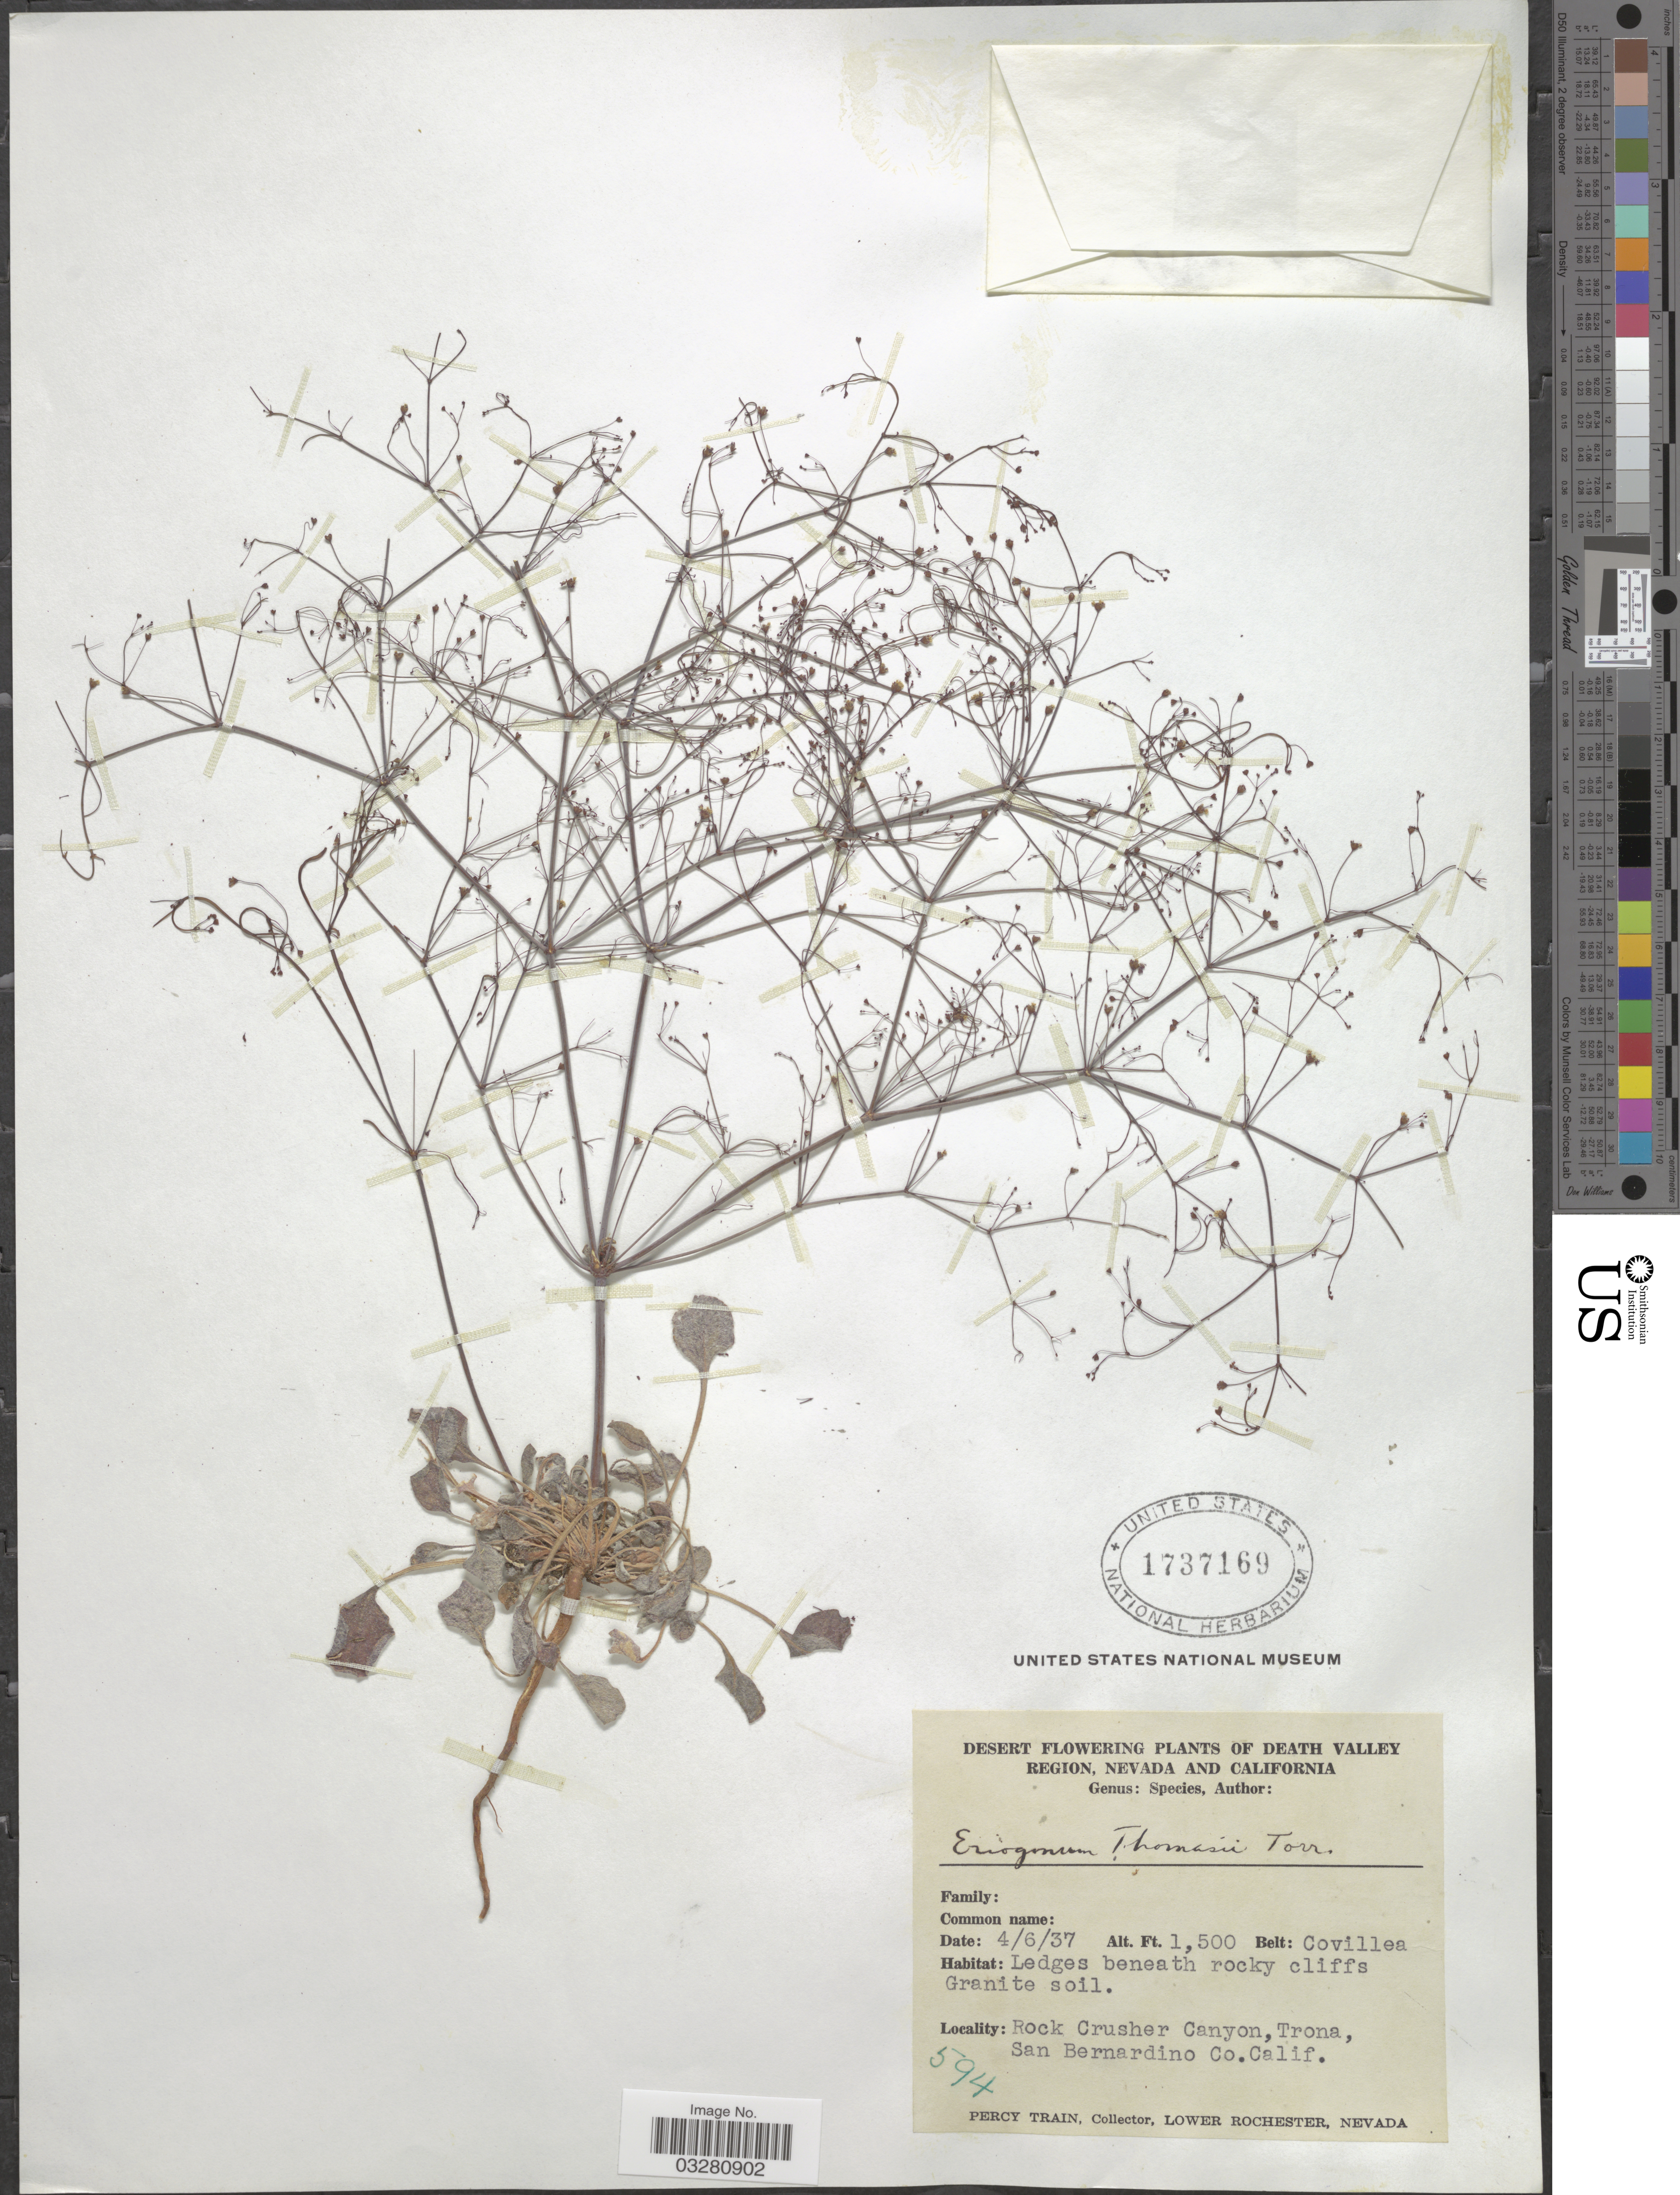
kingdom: Plantae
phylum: Tracheophyta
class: Magnoliopsida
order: Caryophyllales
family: Polygonaceae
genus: Eriogonum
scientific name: Eriogonum thomasii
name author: Torr.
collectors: P. Train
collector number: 594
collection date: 1937-04-06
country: United States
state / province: California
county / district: San Bernardino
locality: Death Valley Region. Rock Crusher Canyon, Trona, San Bernardino Co.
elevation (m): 457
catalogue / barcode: US 1737169